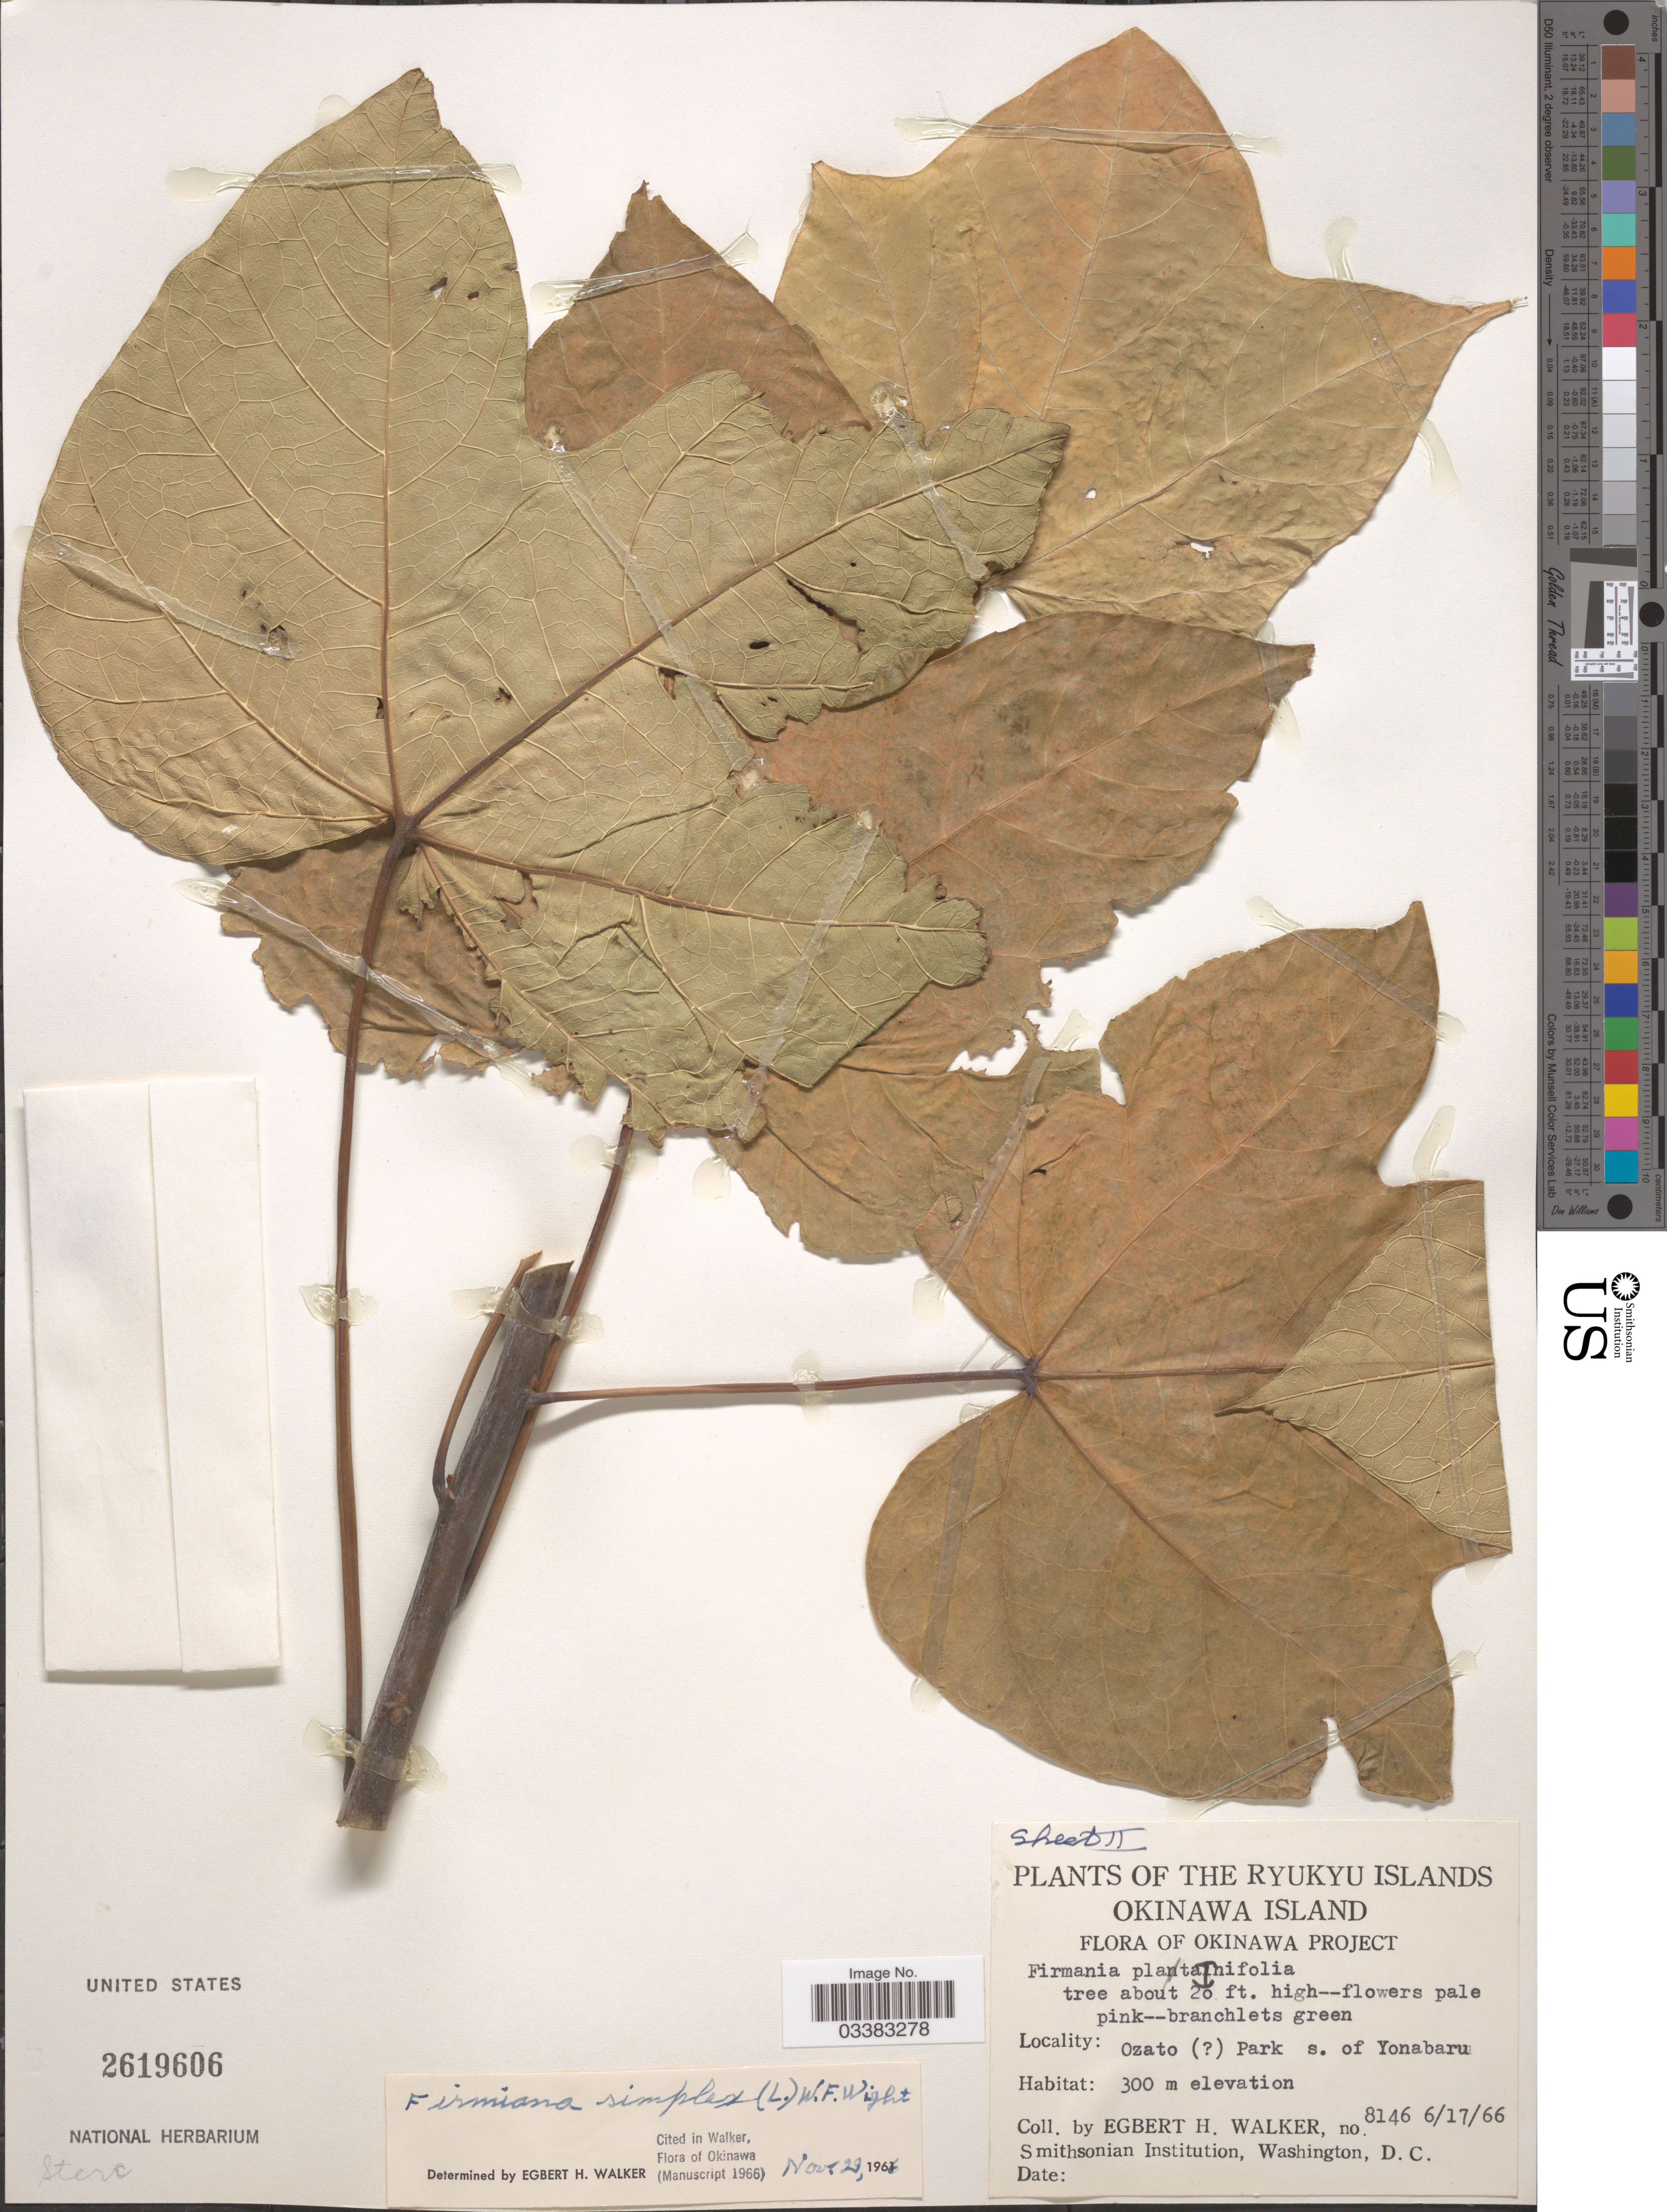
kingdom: Plantae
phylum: Tracheophyta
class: Magnoliopsida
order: Malvales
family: Malvaceae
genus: Firmiana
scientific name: Firmiana simplex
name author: (L.) W. Wight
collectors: E. H. Walker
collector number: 8146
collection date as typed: Transcribed d/m/y: 17/6/66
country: Japan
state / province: Okinawa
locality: The Ryukyu Islands. Okinawa Island. Ozato ( [unsure placement]) Park s. of Yonabaru.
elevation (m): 300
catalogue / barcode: US 2619606